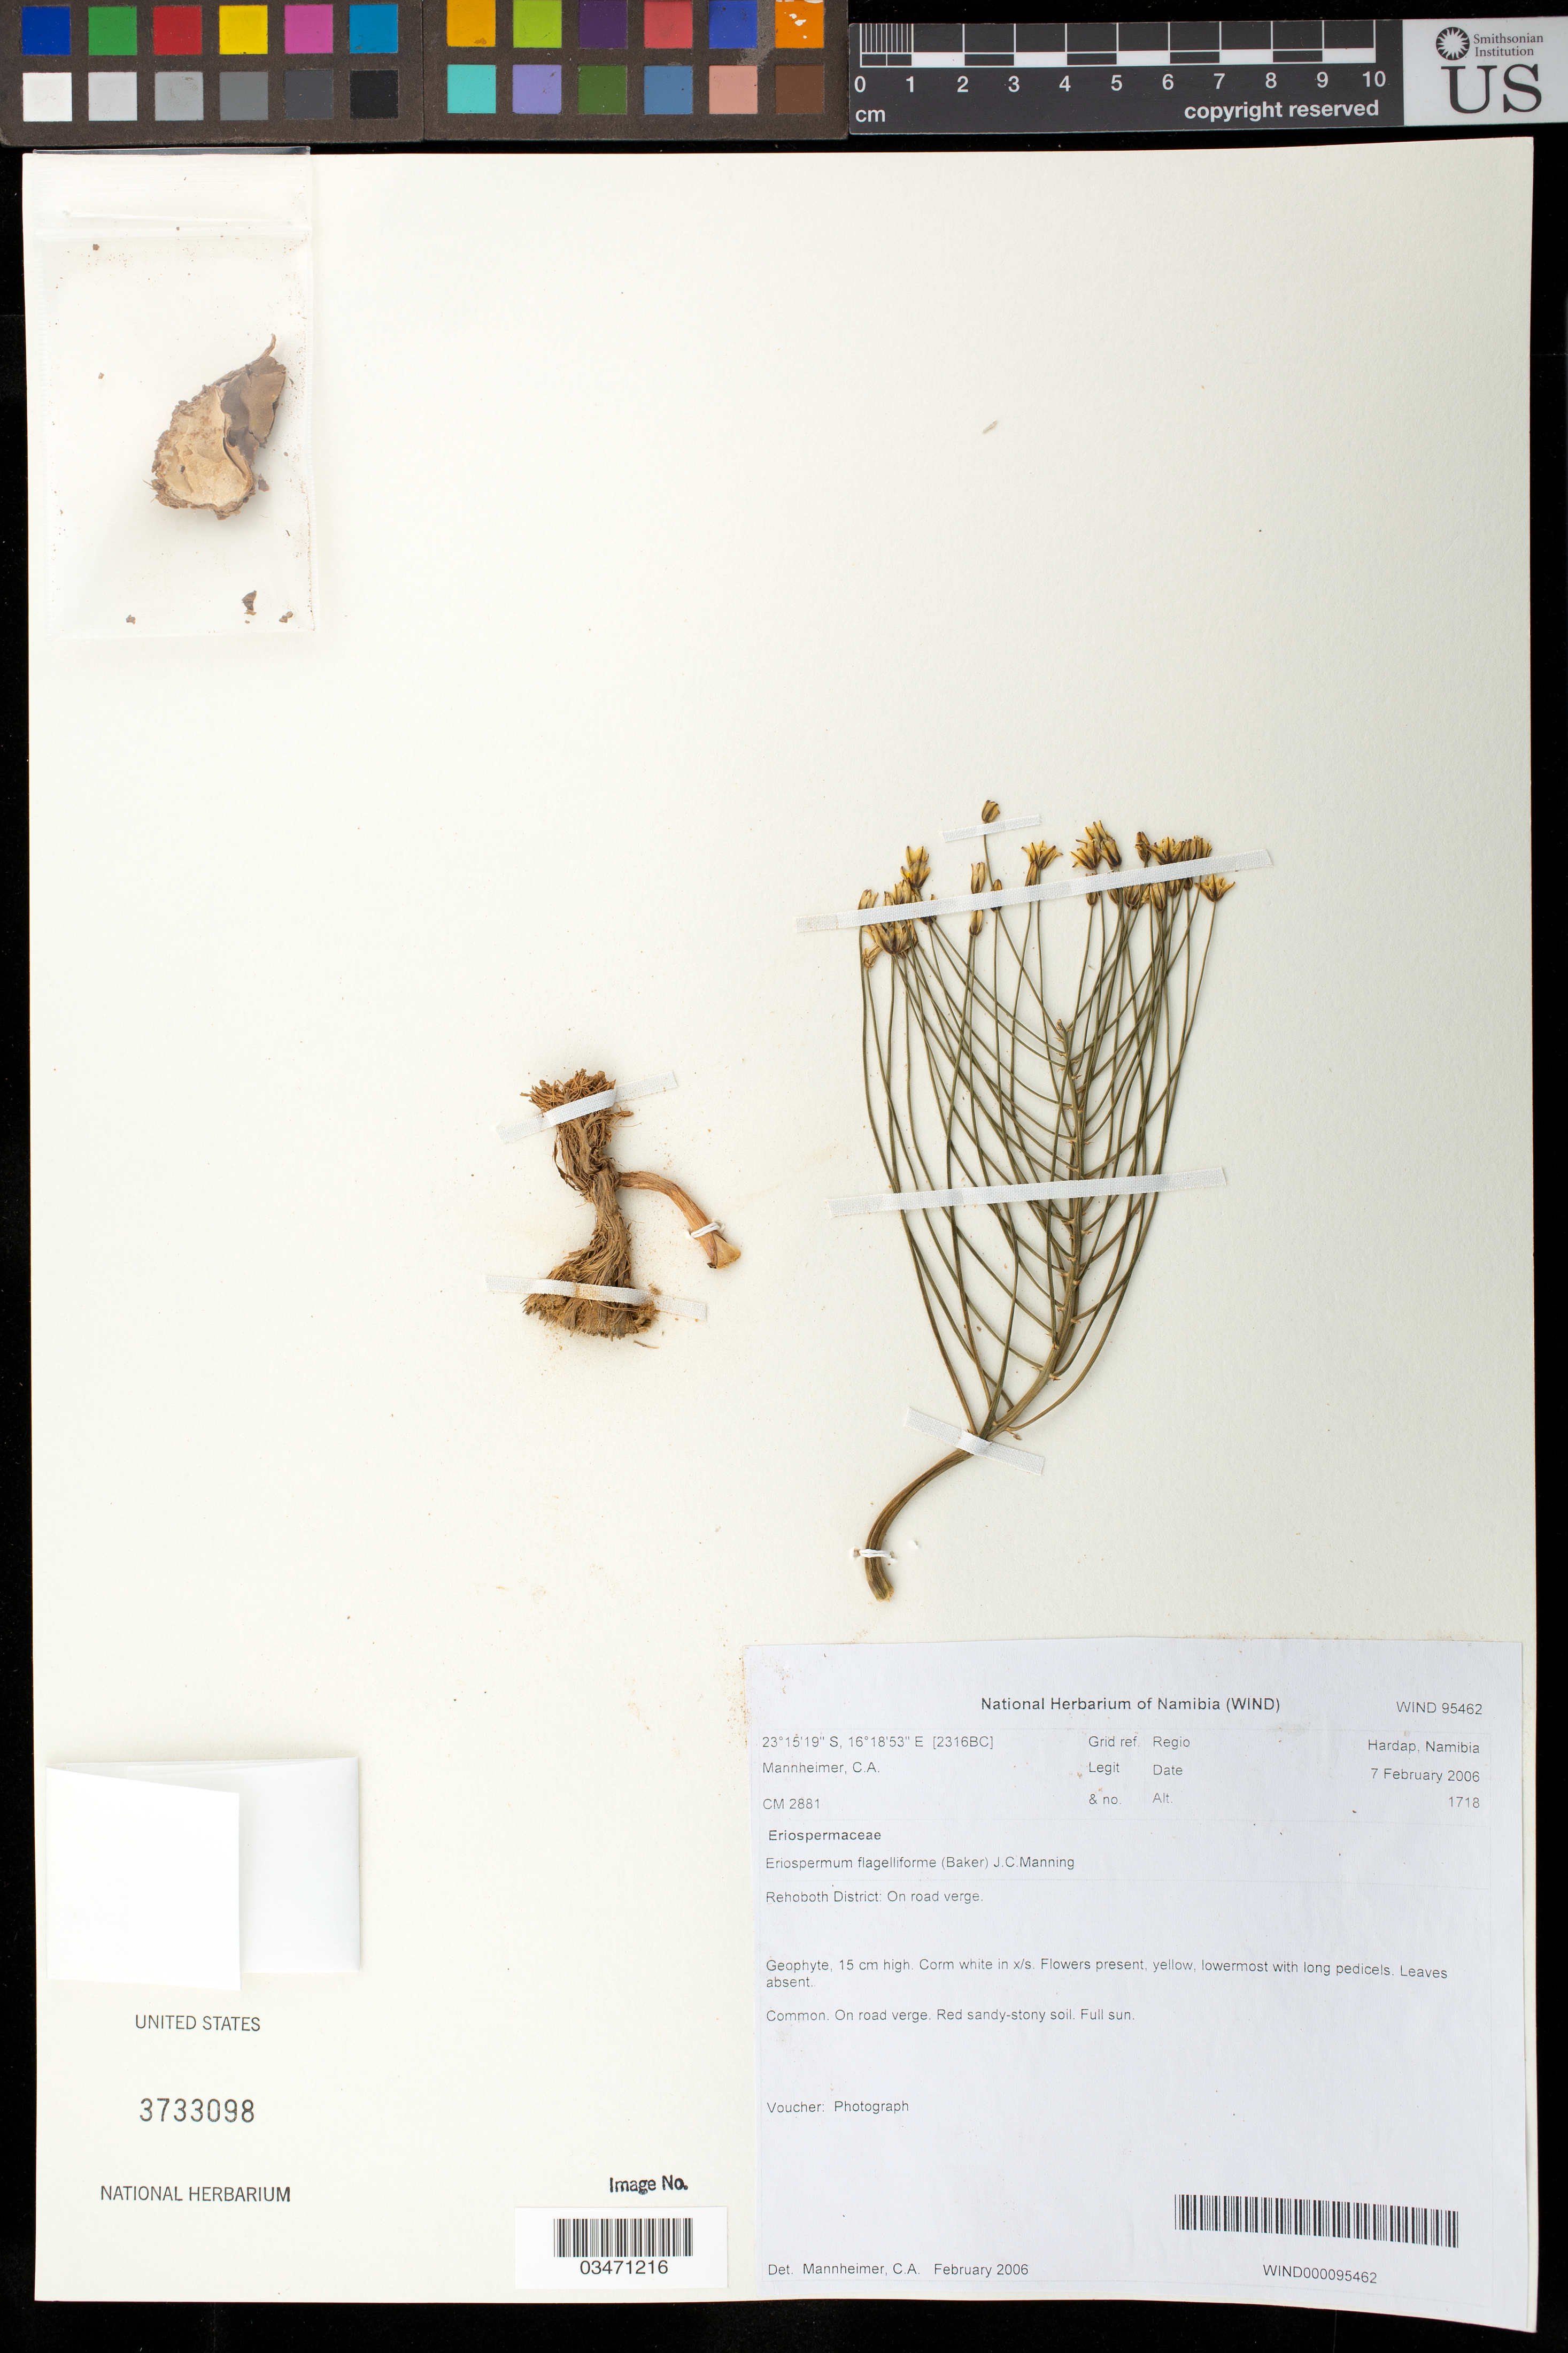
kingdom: Plantae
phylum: Tracheophyta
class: Liliopsida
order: Asparagales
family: Asparagaceae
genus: Eriospermum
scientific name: Eriospermum flagelliforme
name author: (Baker) J.C. Manning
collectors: C. A. Mannheimer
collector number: CM2881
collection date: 2006-02-07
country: Namibia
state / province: Hardap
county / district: Rehoboth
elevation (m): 1718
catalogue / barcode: US 3733098